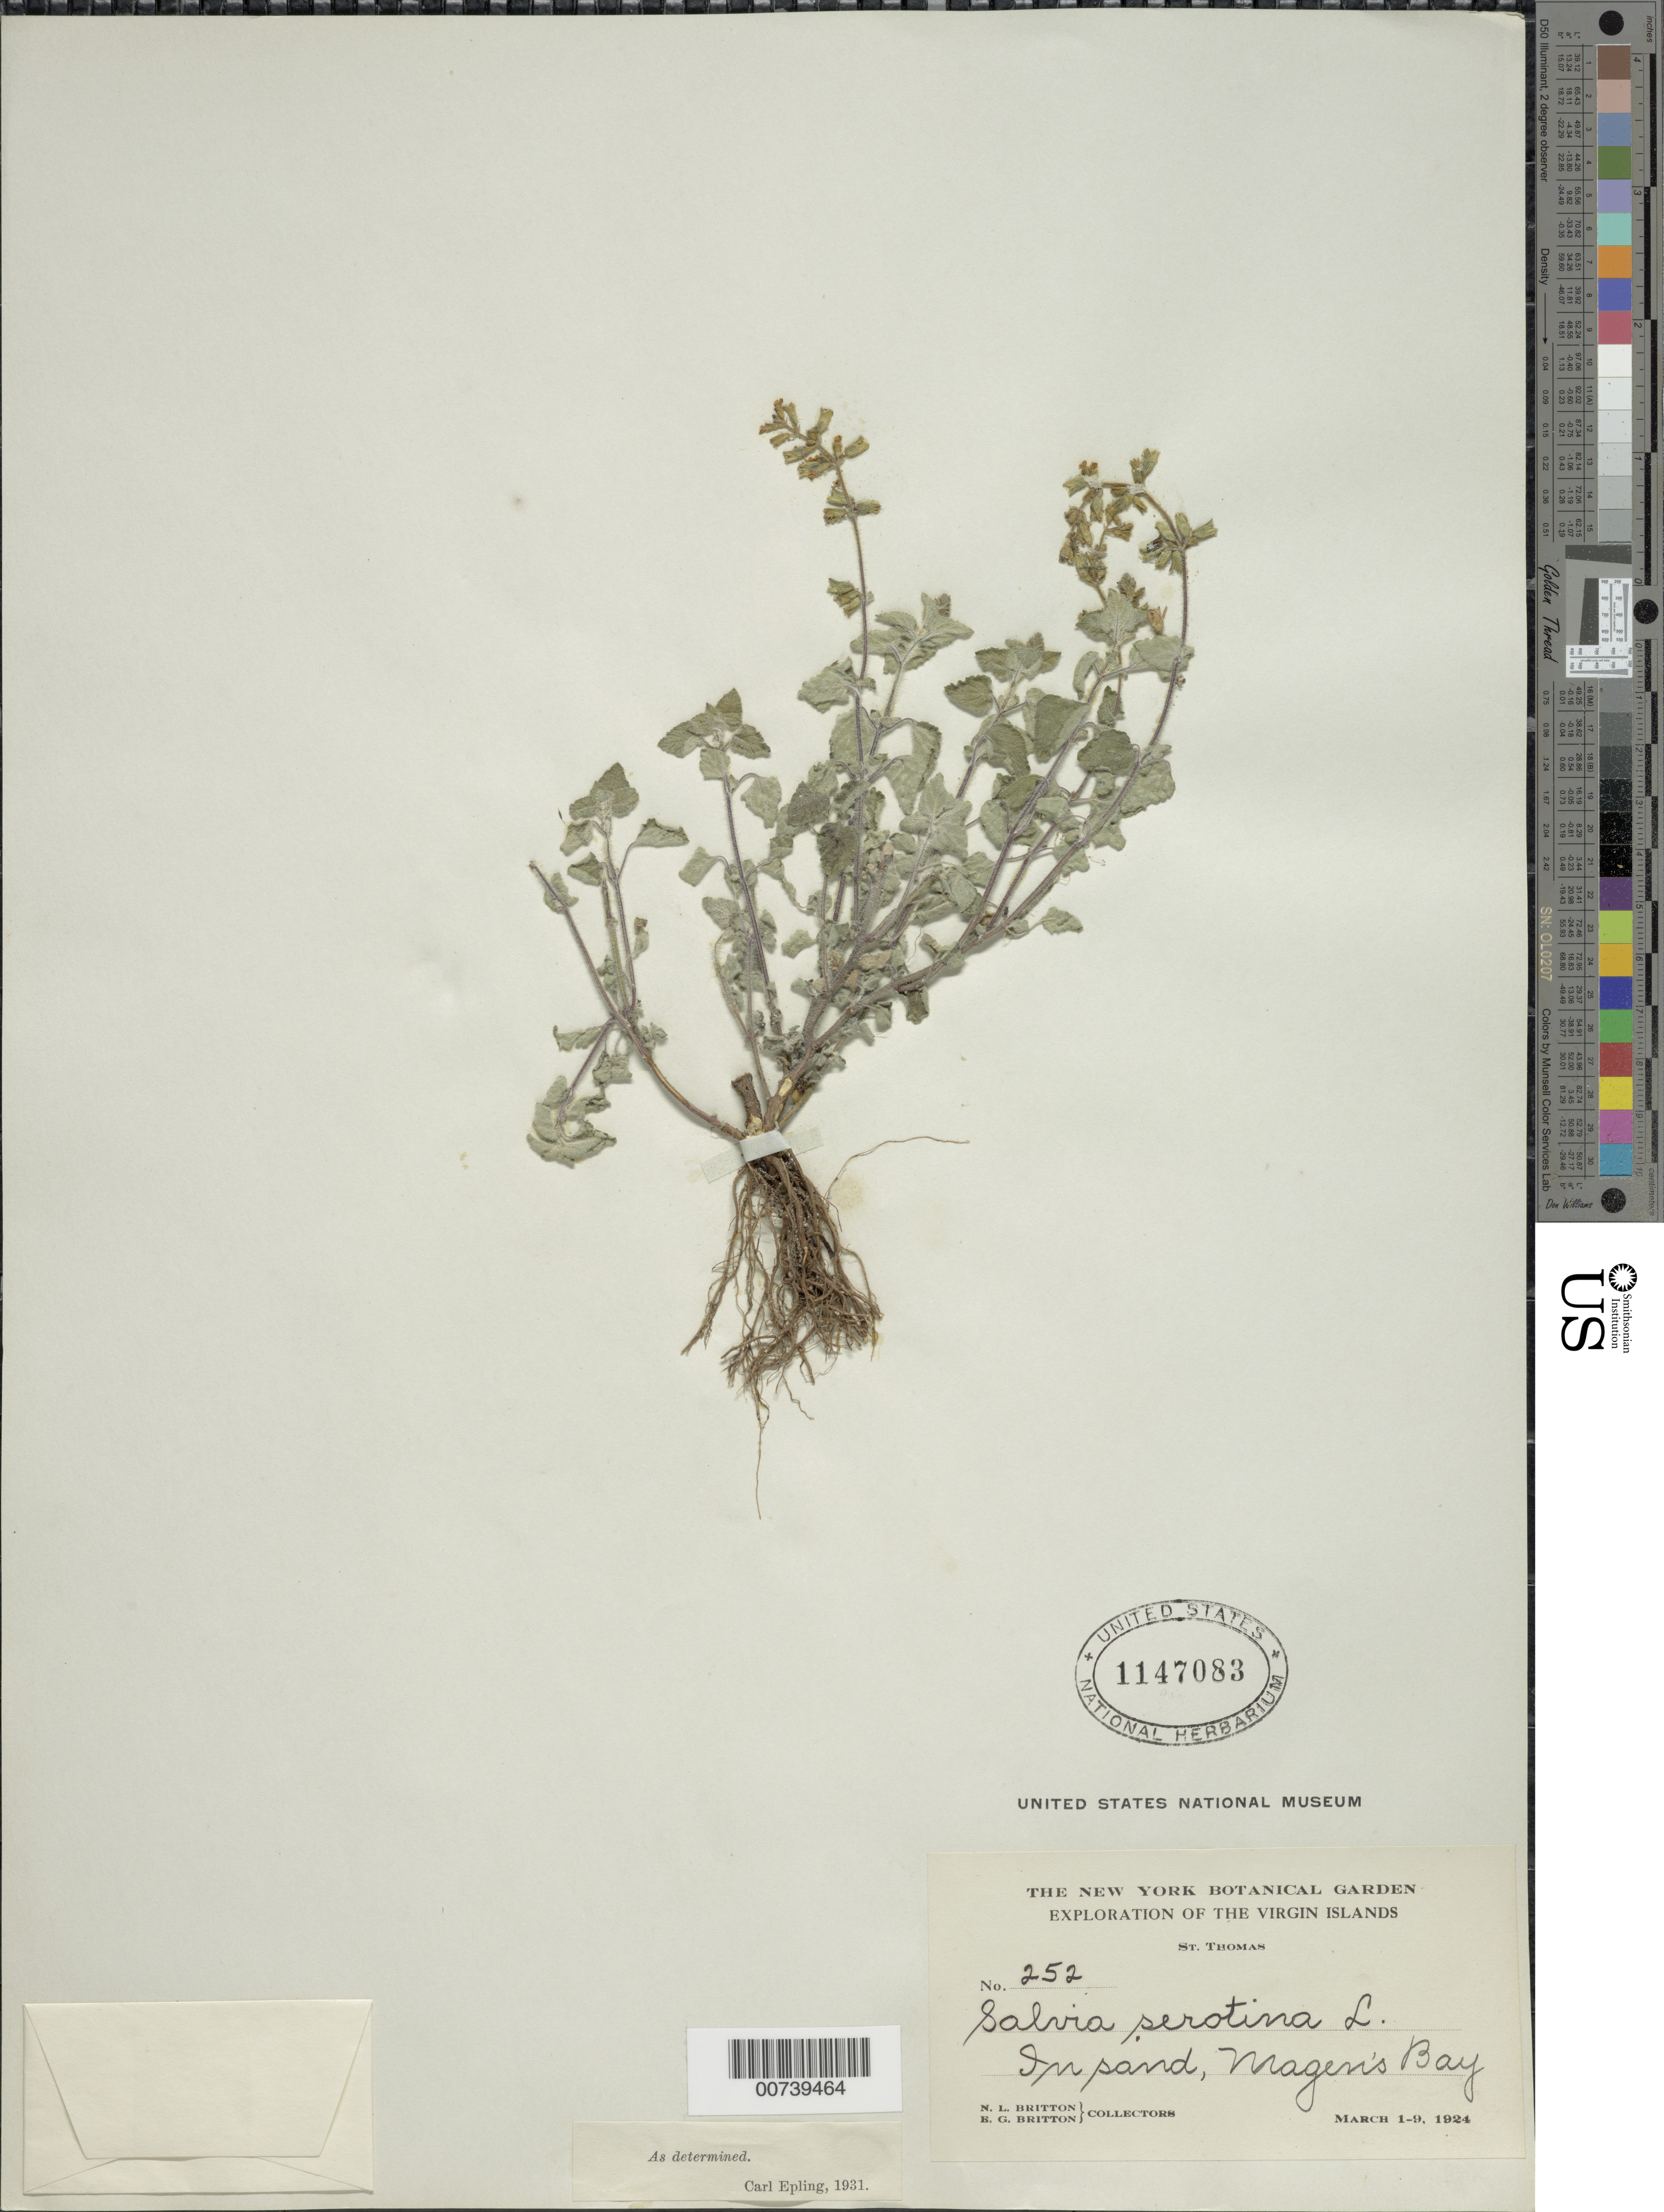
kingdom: Plantae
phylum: Tracheophyta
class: Magnoliopsida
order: Lamiales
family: Lamiaceae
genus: Salvia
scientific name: Salvia serotina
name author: L.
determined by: Epling, C. C.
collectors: N. Britton & J. A. Shafer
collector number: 252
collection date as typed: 01 Mar 1924 to 09 Mar 1924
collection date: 1924-03-01/1924-03-09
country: U.S. Virgin Islands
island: St. Thomas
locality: Magen's Bay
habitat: In pond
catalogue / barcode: US 1147083